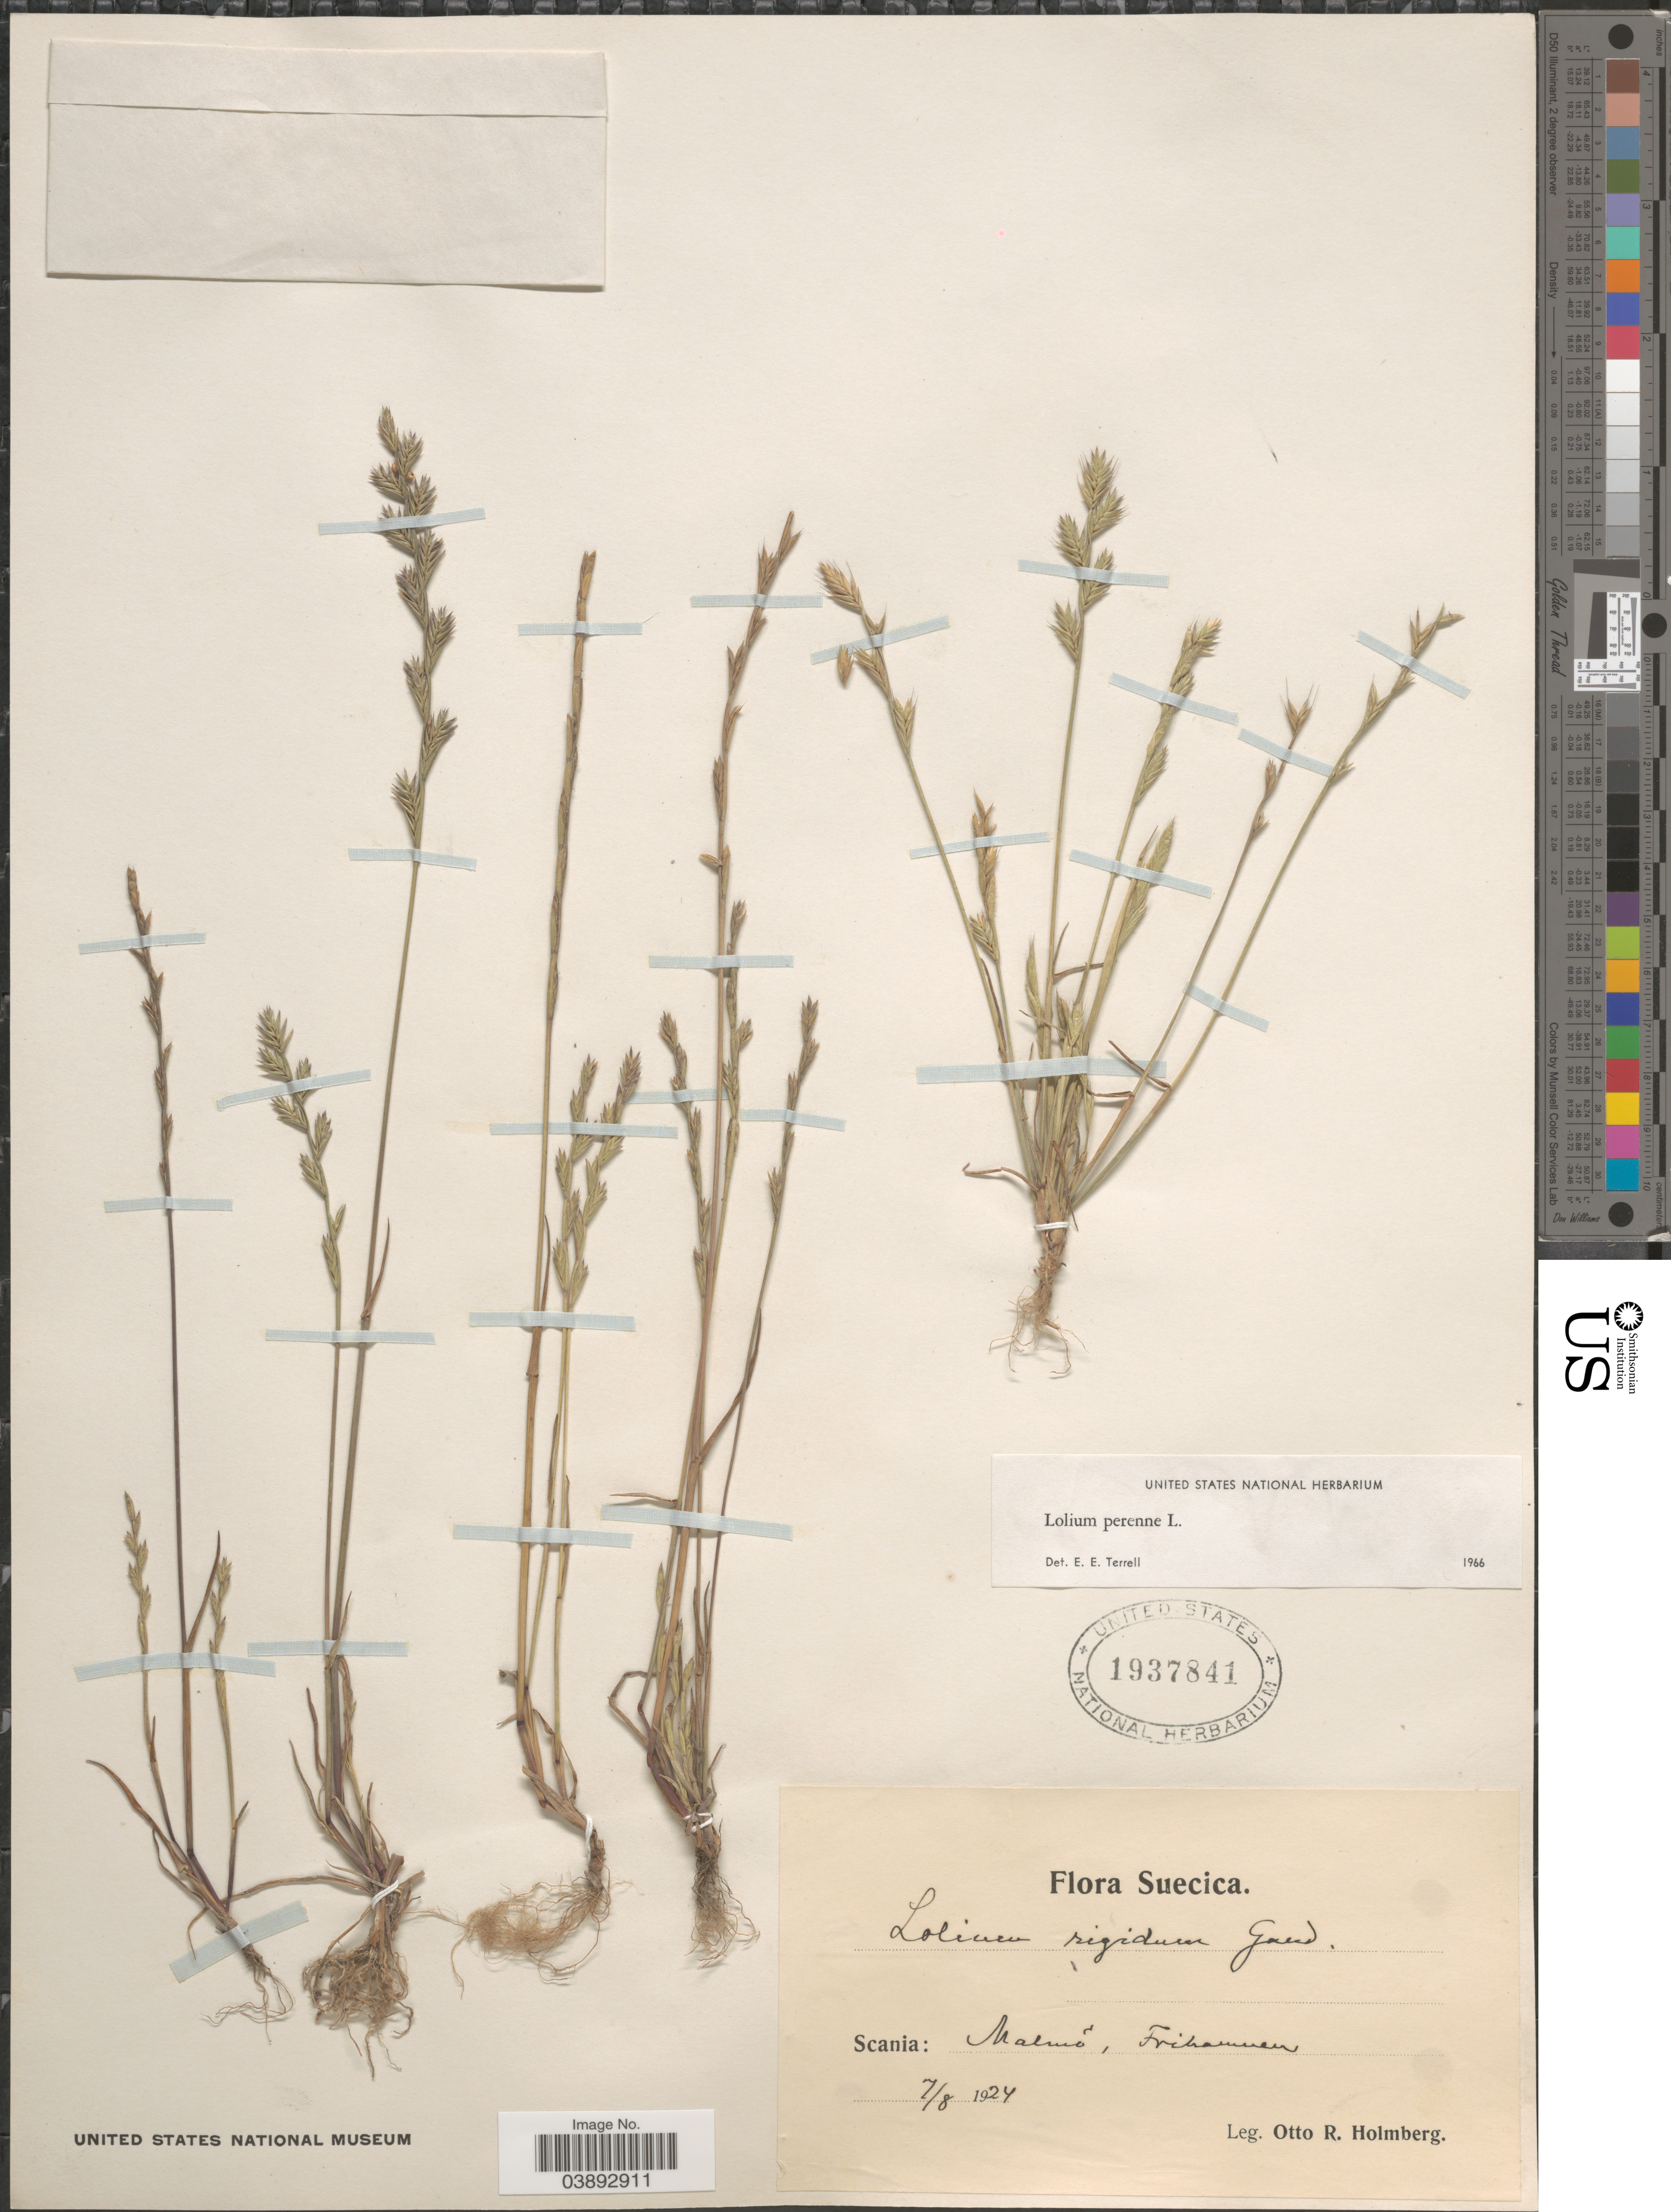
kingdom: Plantae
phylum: Tracheophyta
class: Liliopsida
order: Poales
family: Poaceae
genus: Lolium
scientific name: Lolium perenne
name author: L.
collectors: O. Holmberg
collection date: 1924-08-07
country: Sweden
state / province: Skåne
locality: Suecica. Scania: Malmõ, Frihamnen.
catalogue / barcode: US 1937841